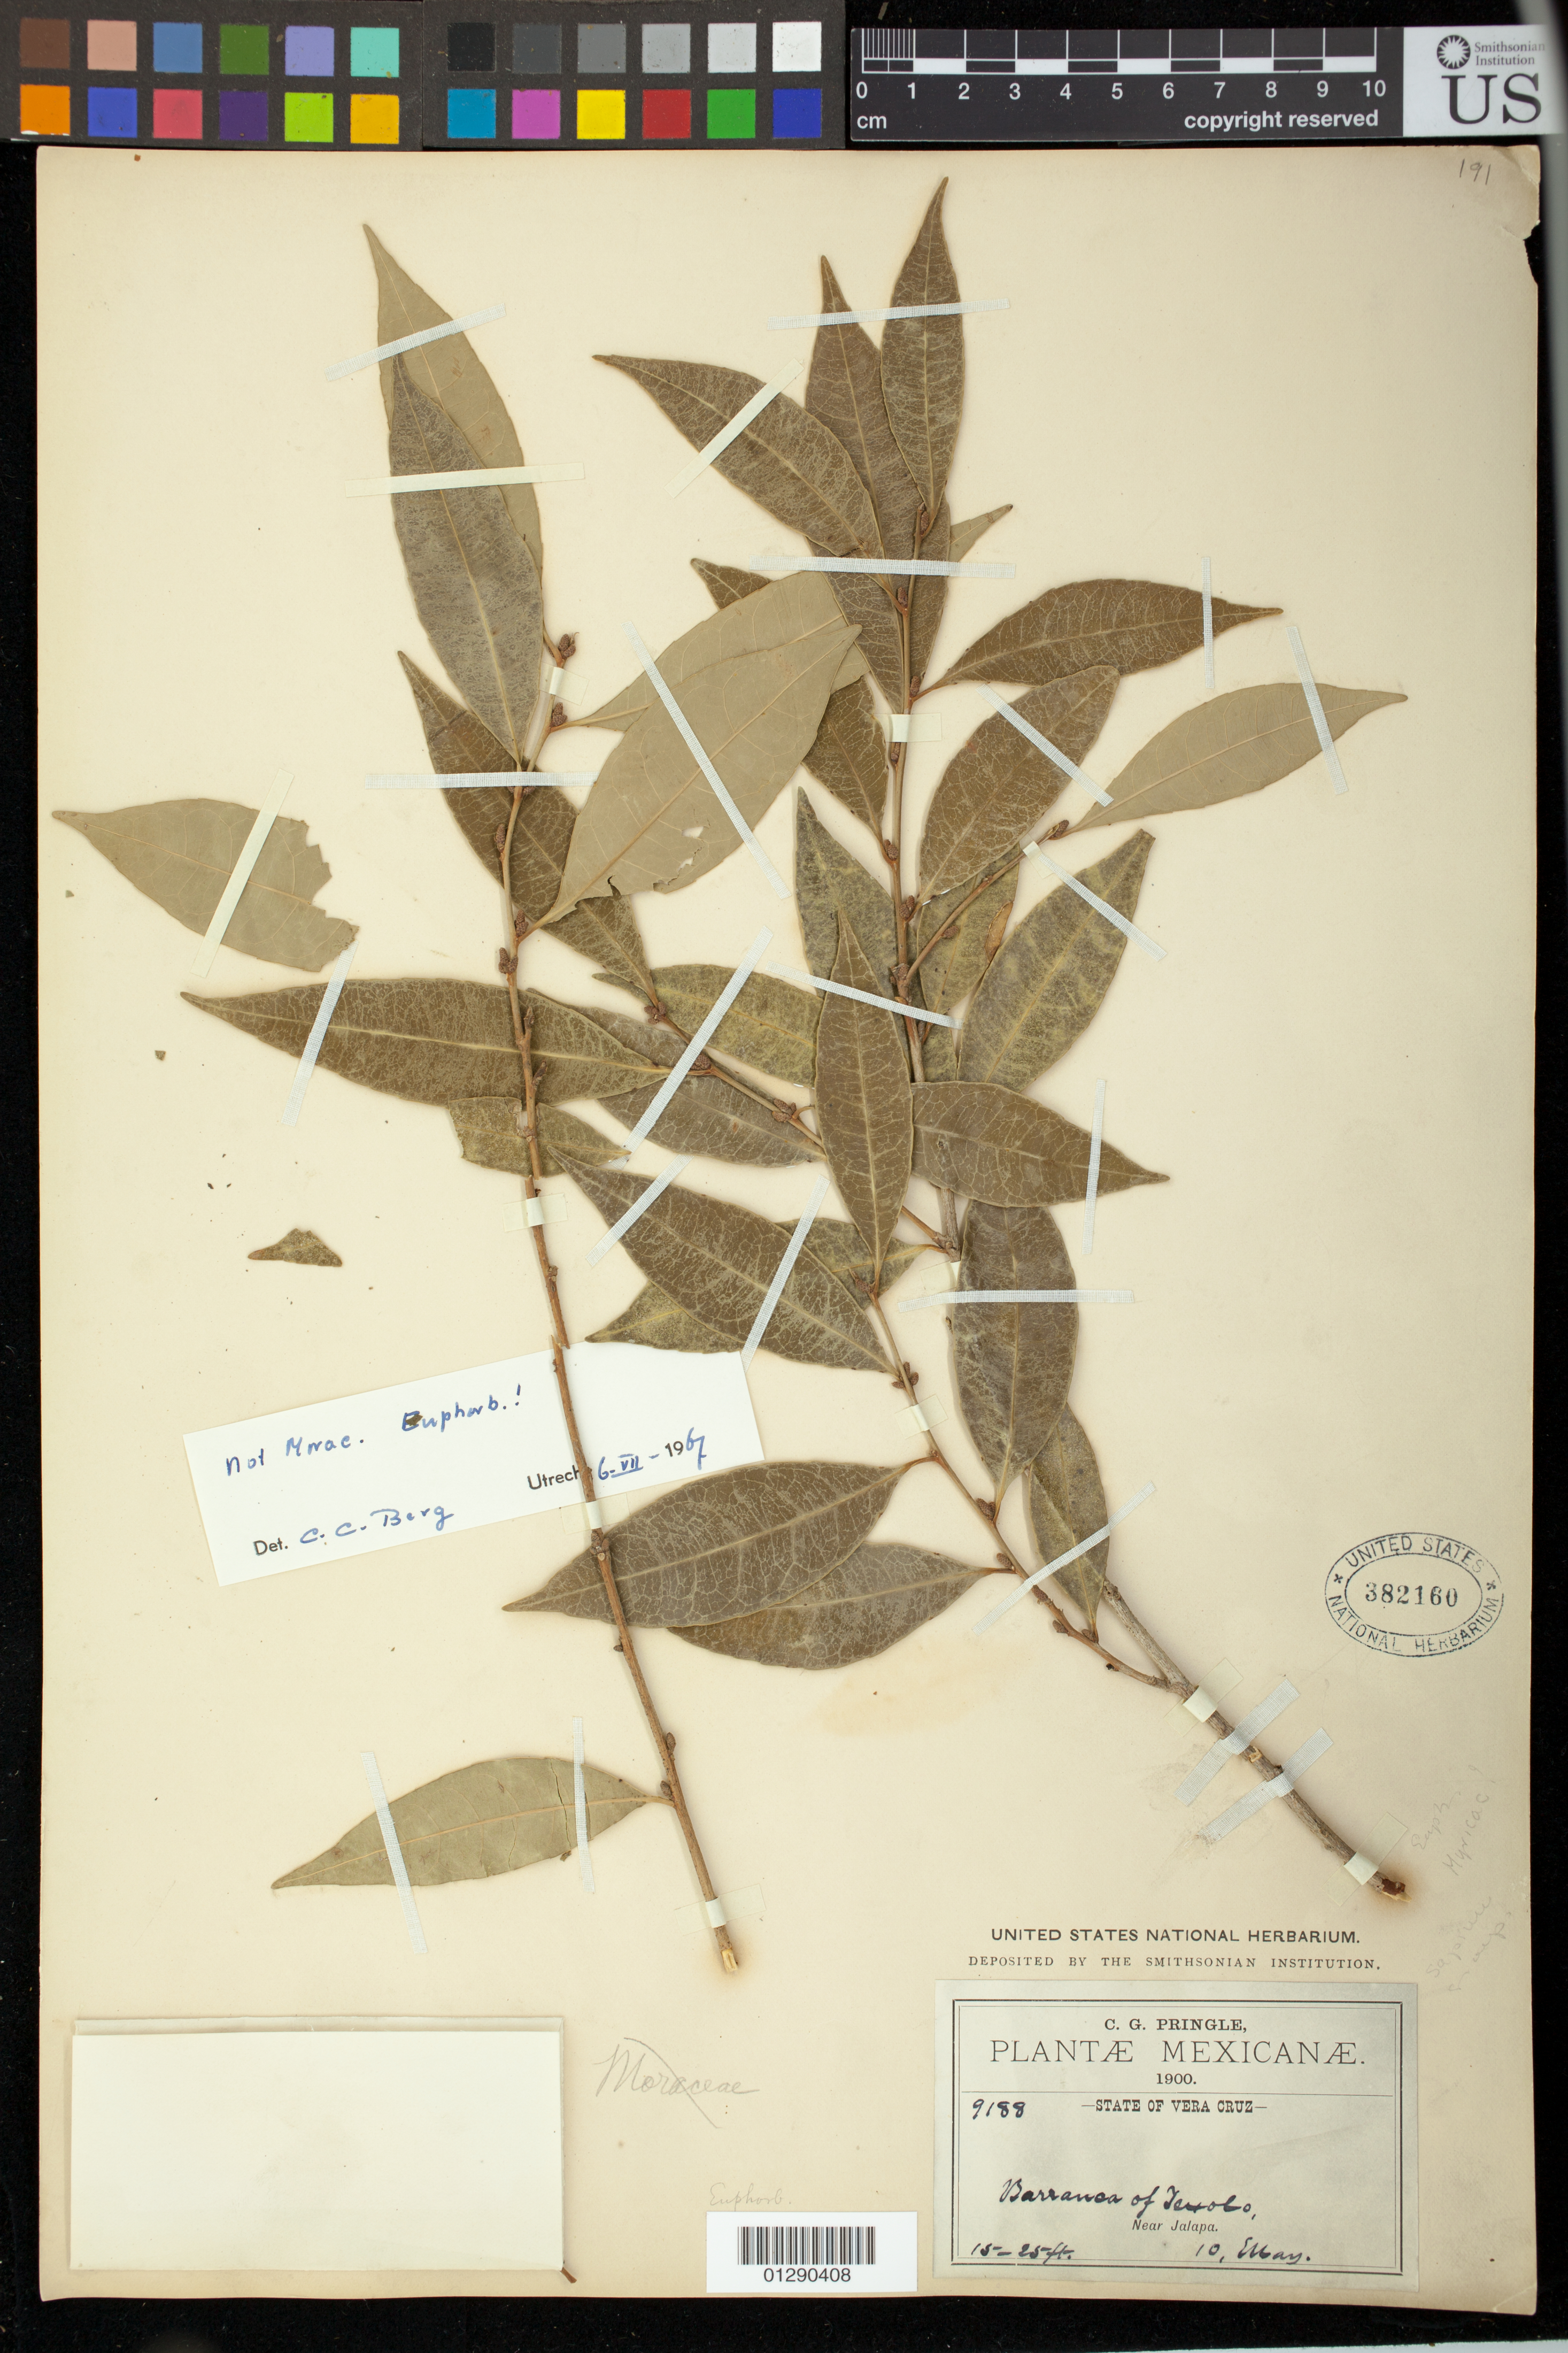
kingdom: Plantae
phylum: Tracheophyta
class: Magnoliopsida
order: Malpighiales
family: Euphorbiaceae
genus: Gymnanthes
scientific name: Gymnanthes sp.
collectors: C. G. Pringle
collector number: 9188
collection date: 1900-05-10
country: Mexico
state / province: Veracruz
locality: Barranca of Texolo,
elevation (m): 5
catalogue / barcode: US 382160